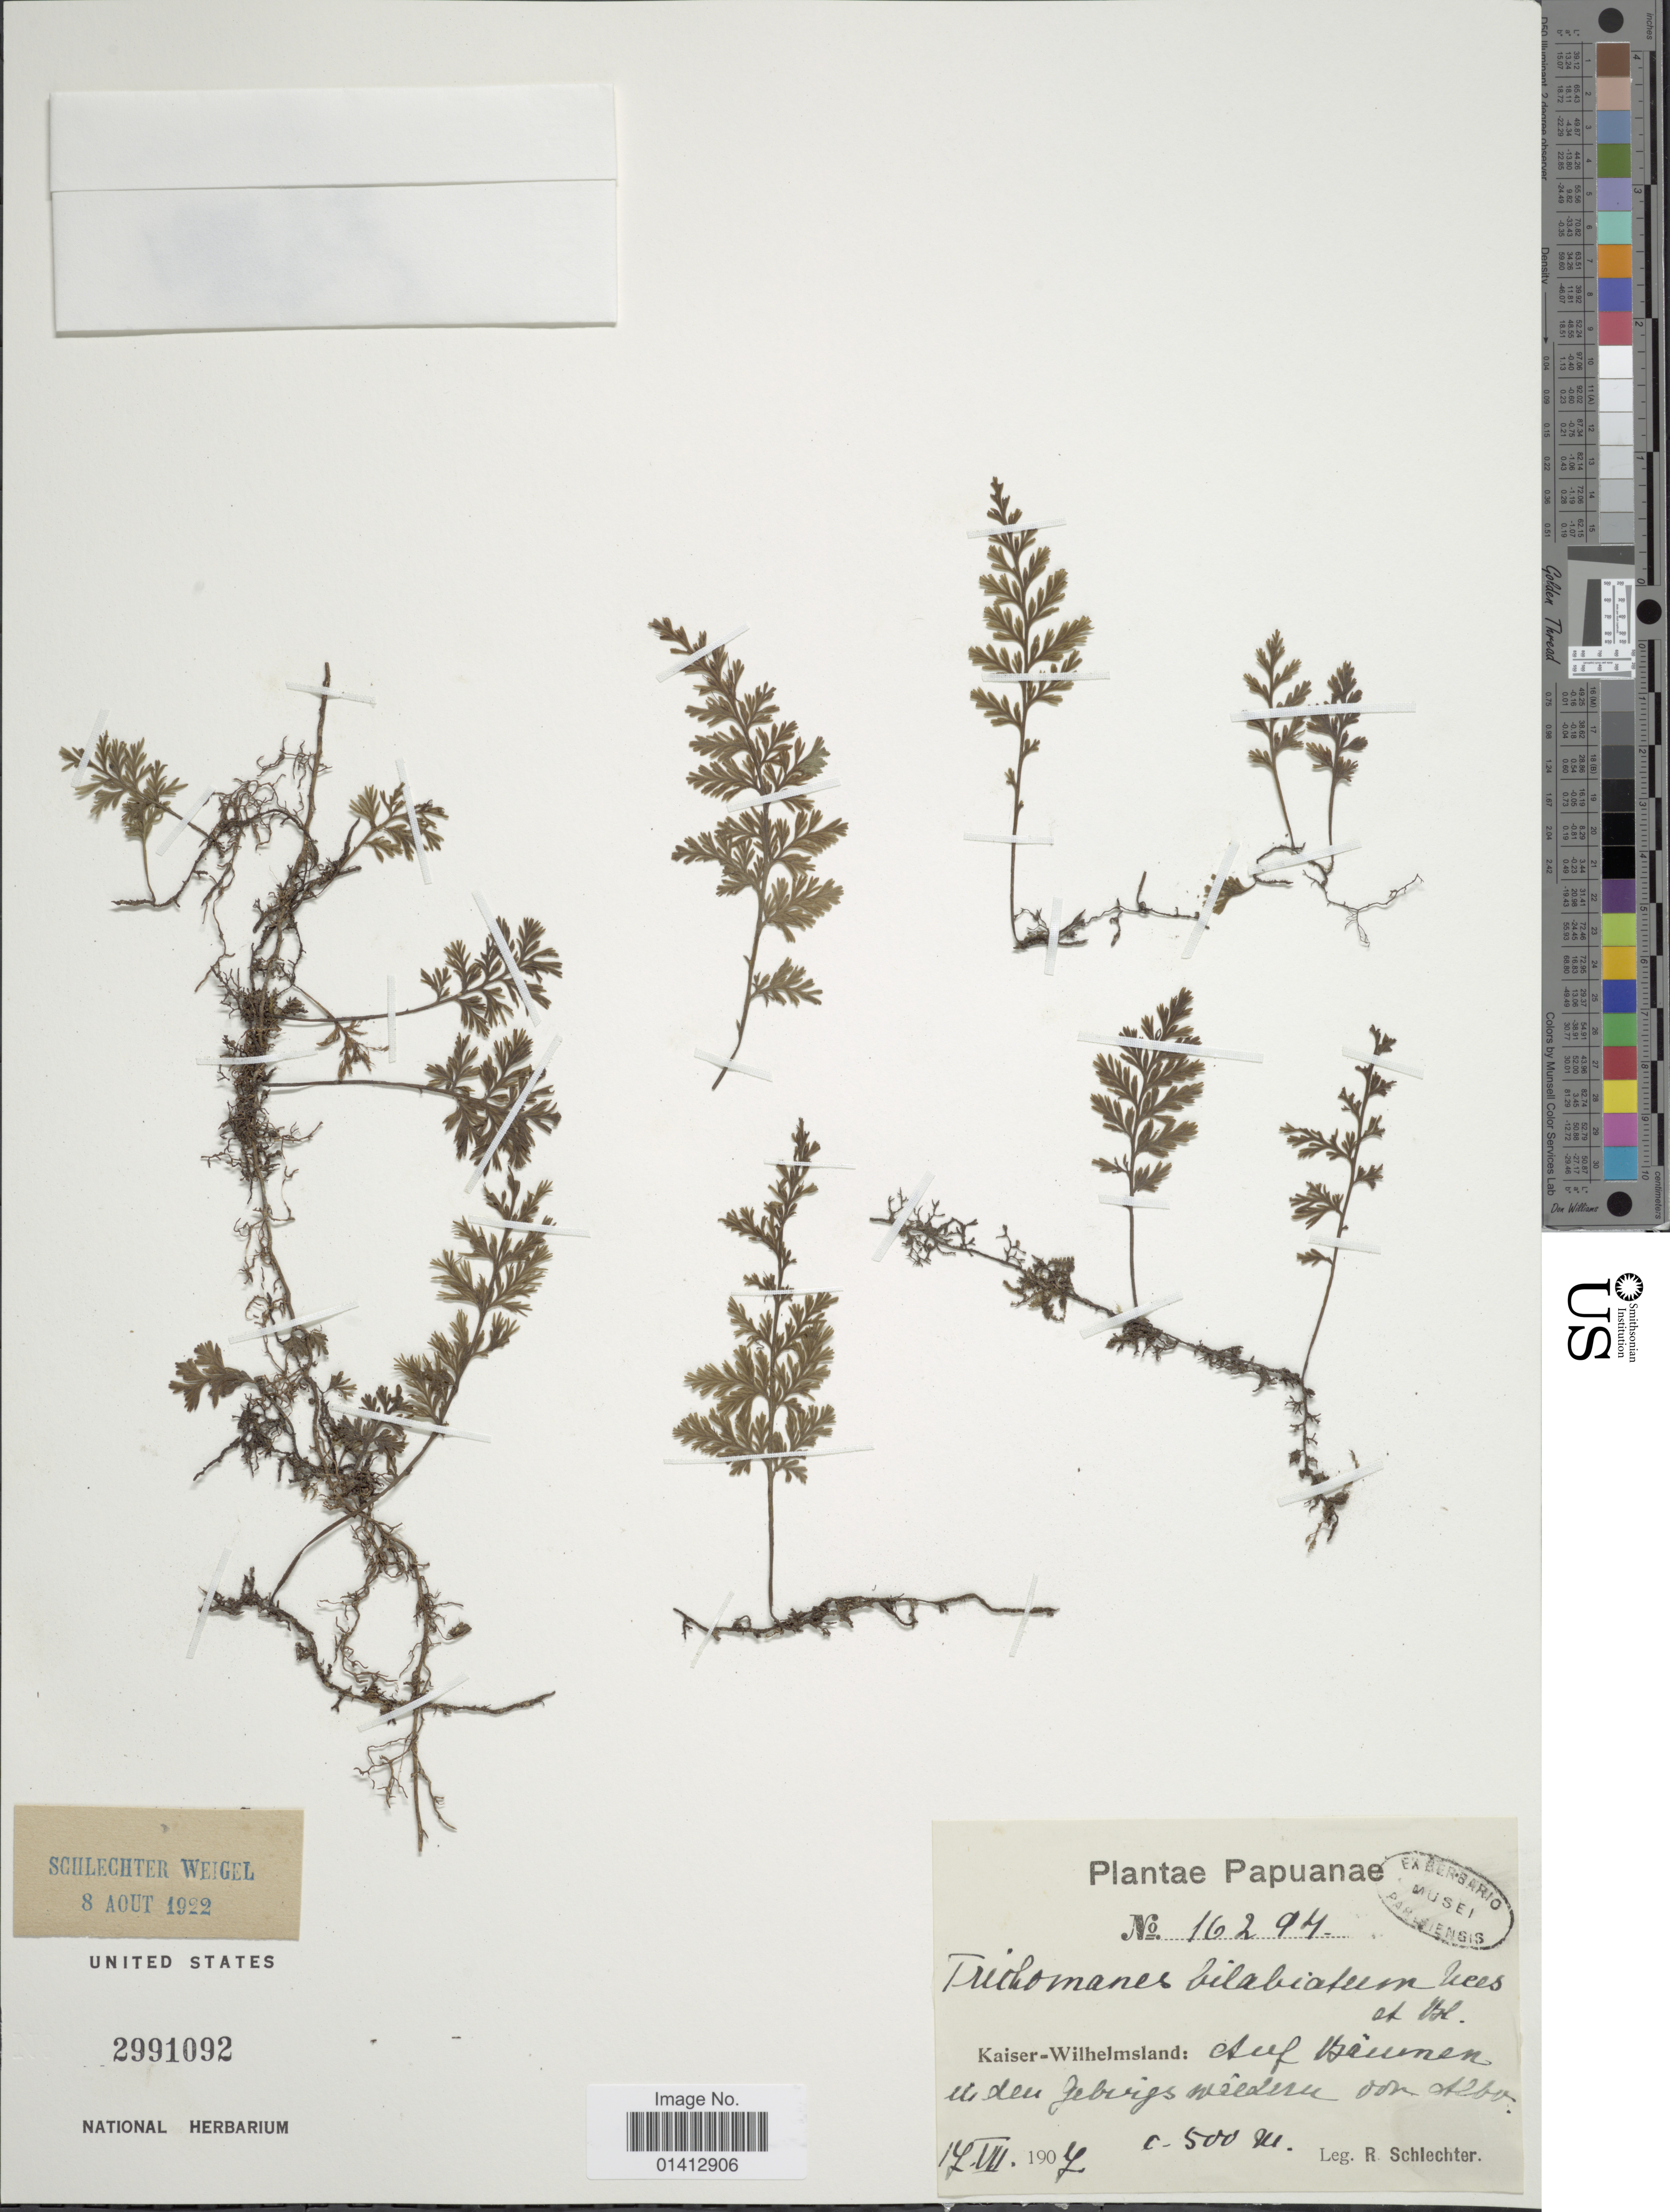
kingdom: Plantae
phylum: Tracheophyta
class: Polypodiopsida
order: Hymenophyllales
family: Hymenophyllaceae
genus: Crepidomanes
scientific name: Crepidomanes bilabiatum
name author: (Nees ex Blume) Copel.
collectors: F. R. R. Schlechter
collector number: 16294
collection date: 1907-07-17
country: Papua New Guinea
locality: Kaiser-Wilhelmsland: Auf Bäumen in den gebirgswäldern von Albo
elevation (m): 500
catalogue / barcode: US 2991092